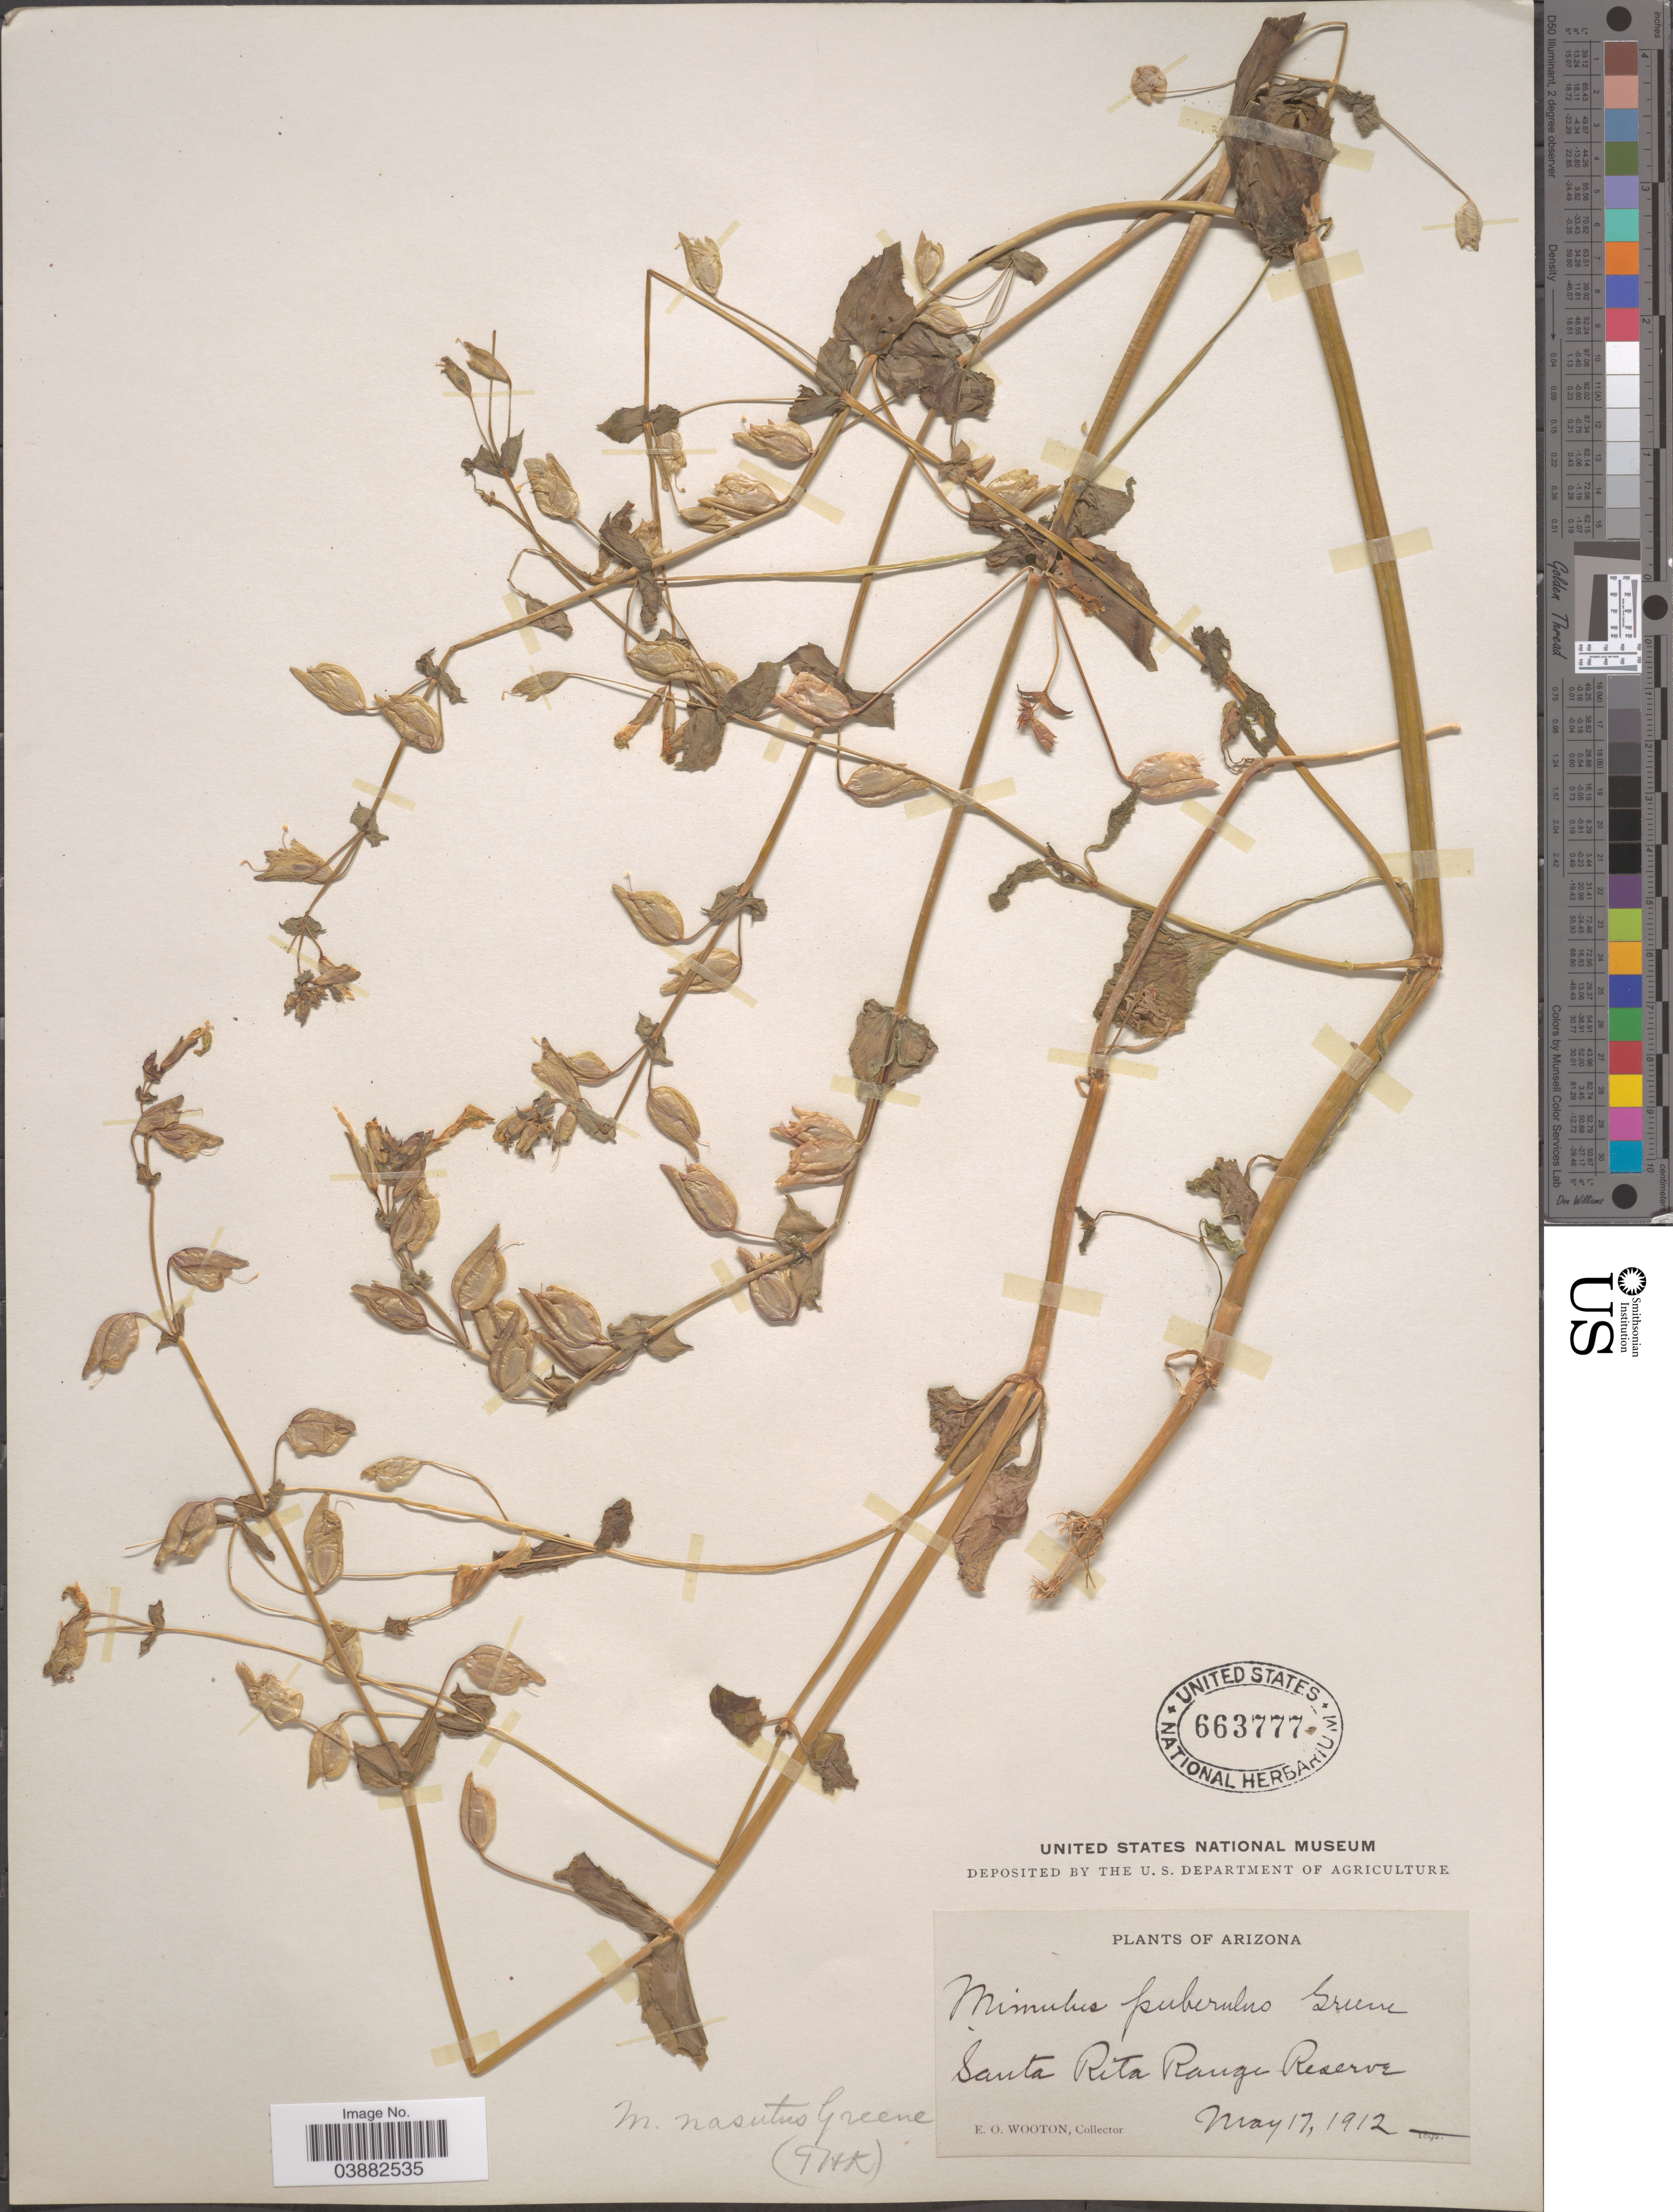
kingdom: Plantae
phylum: Tracheophyta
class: Magnoliopsida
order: Lamiales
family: Phrymaceae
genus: Mimulus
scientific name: Mimulus nasutus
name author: Greene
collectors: E. O. Wooton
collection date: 1912-05-17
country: United States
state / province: Arizona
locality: Santa Rita Range Reserve.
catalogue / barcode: US 663777